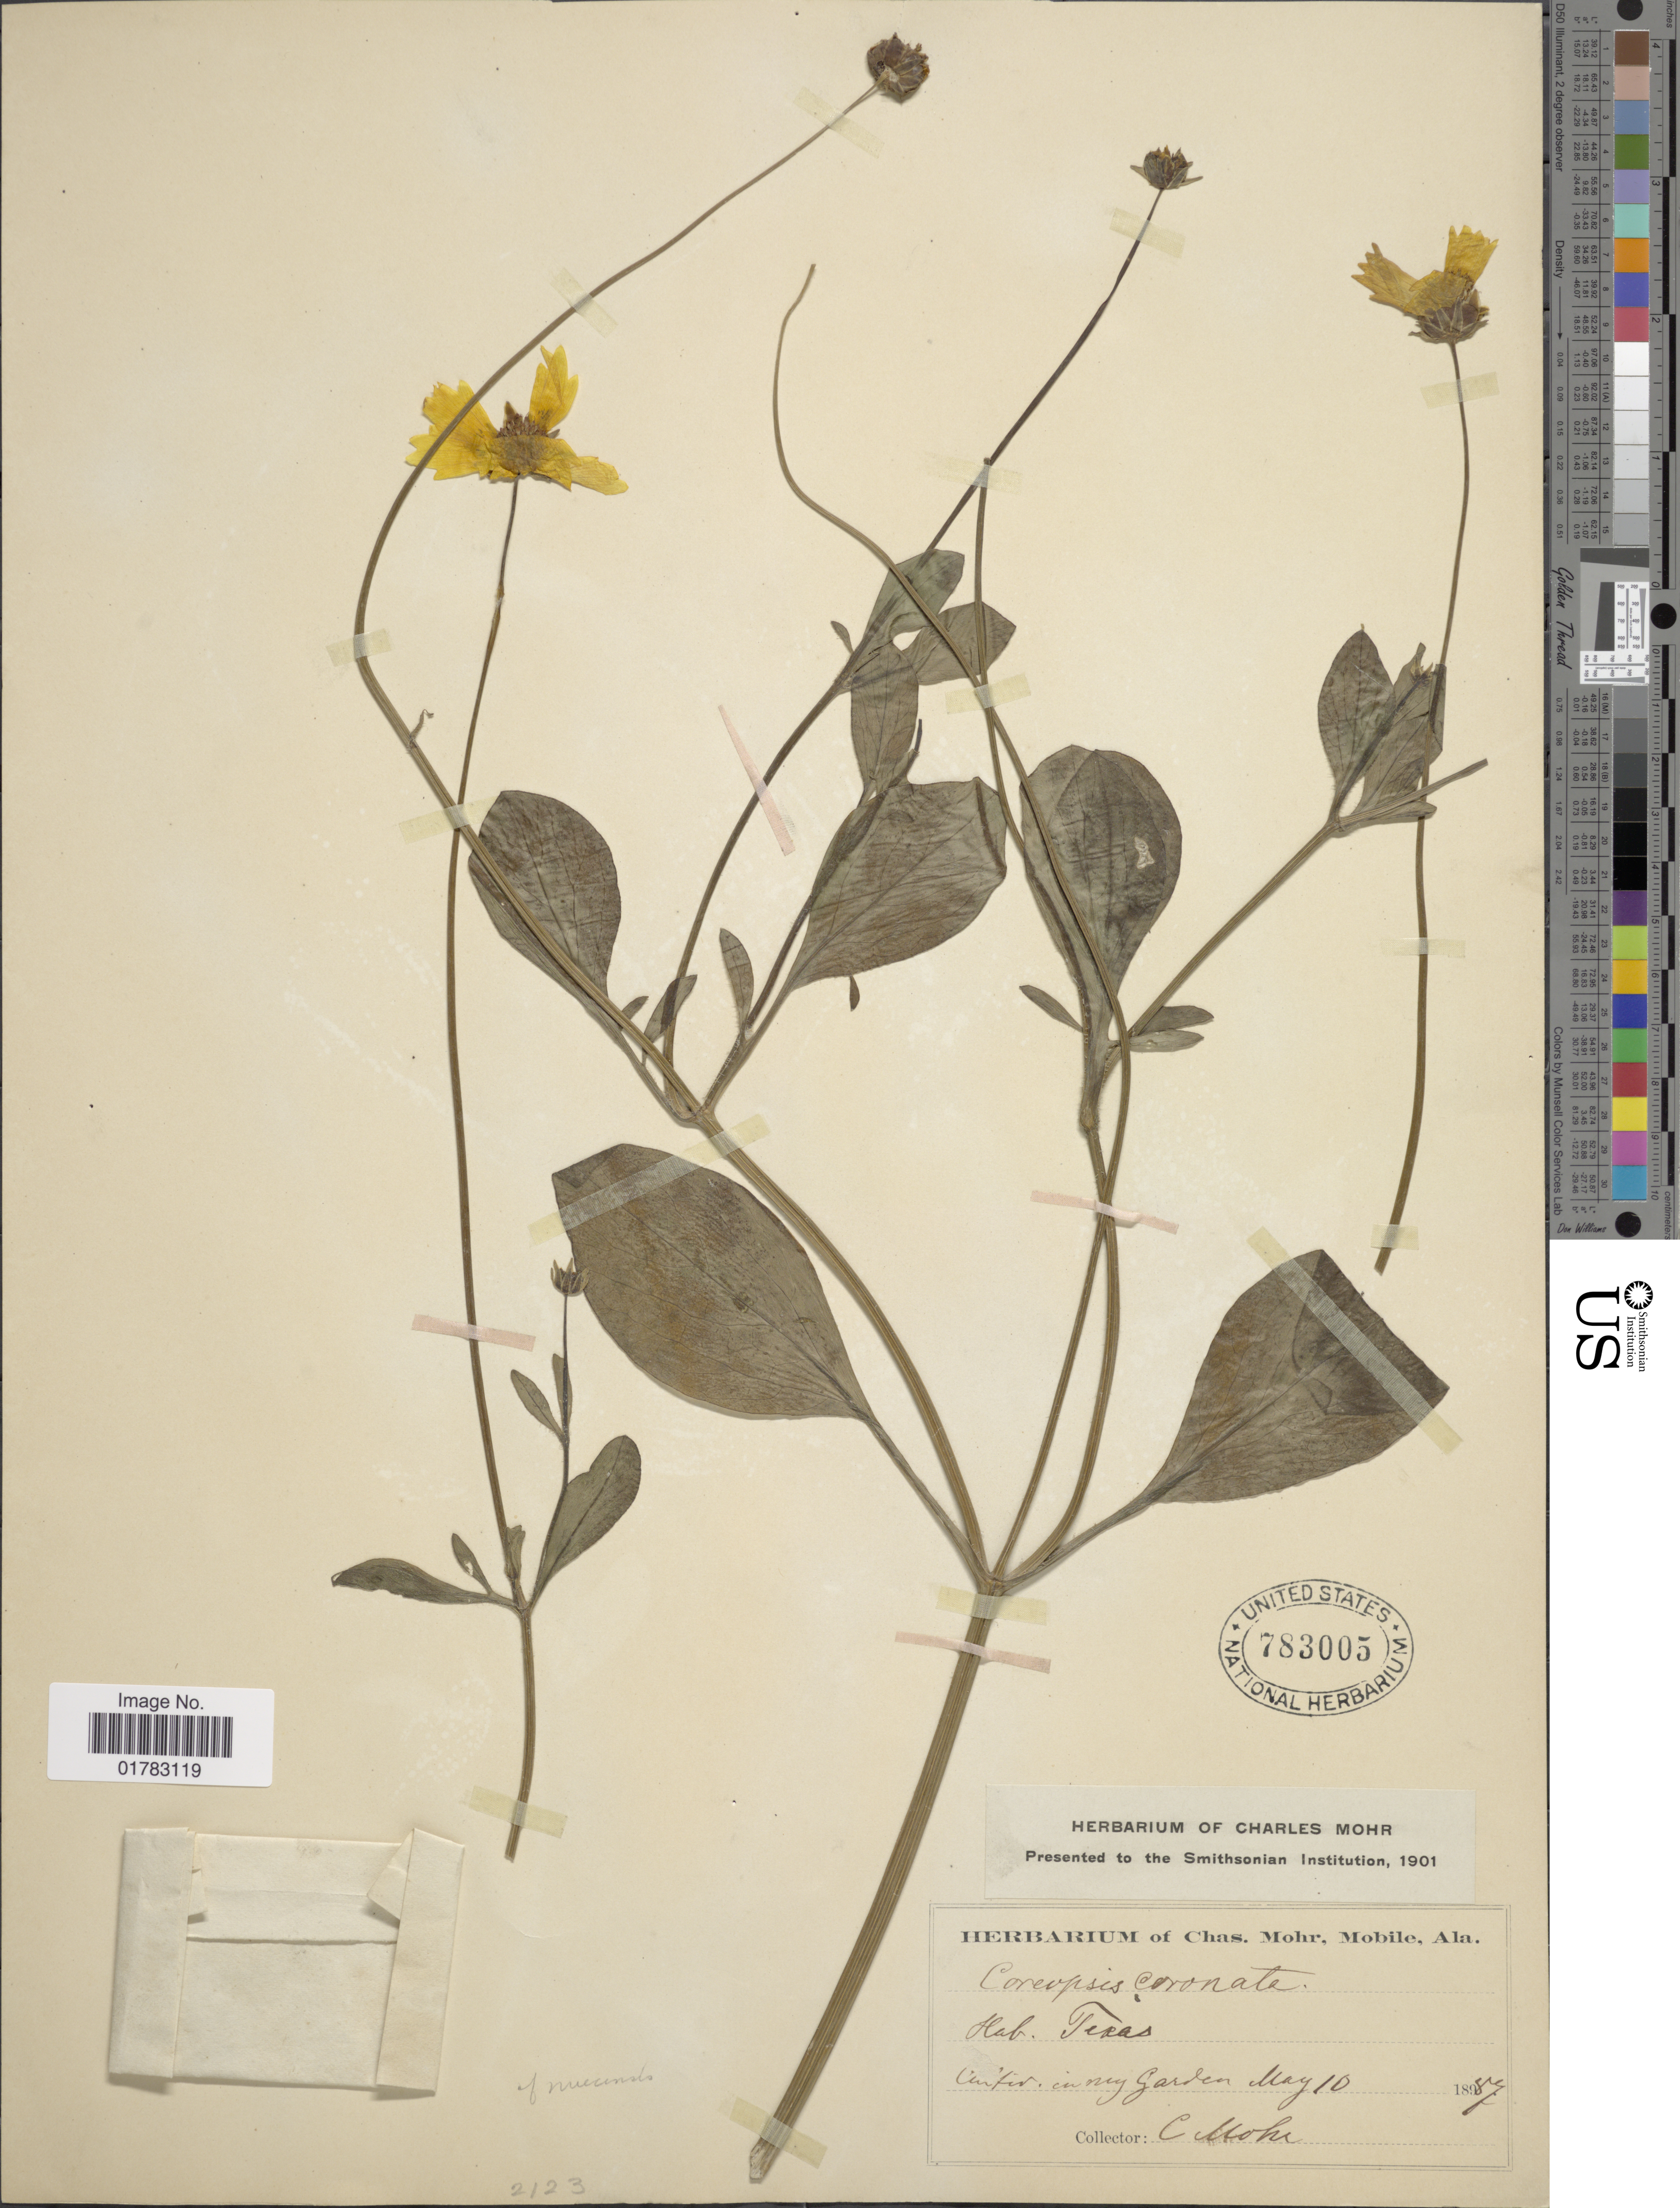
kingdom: Plantae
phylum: Tracheophyta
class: Magnoliopsida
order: Asterales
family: Asteraceae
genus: Coreopsis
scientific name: Coreopsis nuecensis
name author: A. Heller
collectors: C. T. Mohr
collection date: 1887-05-10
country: United States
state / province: Texas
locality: In my garden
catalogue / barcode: US 783005